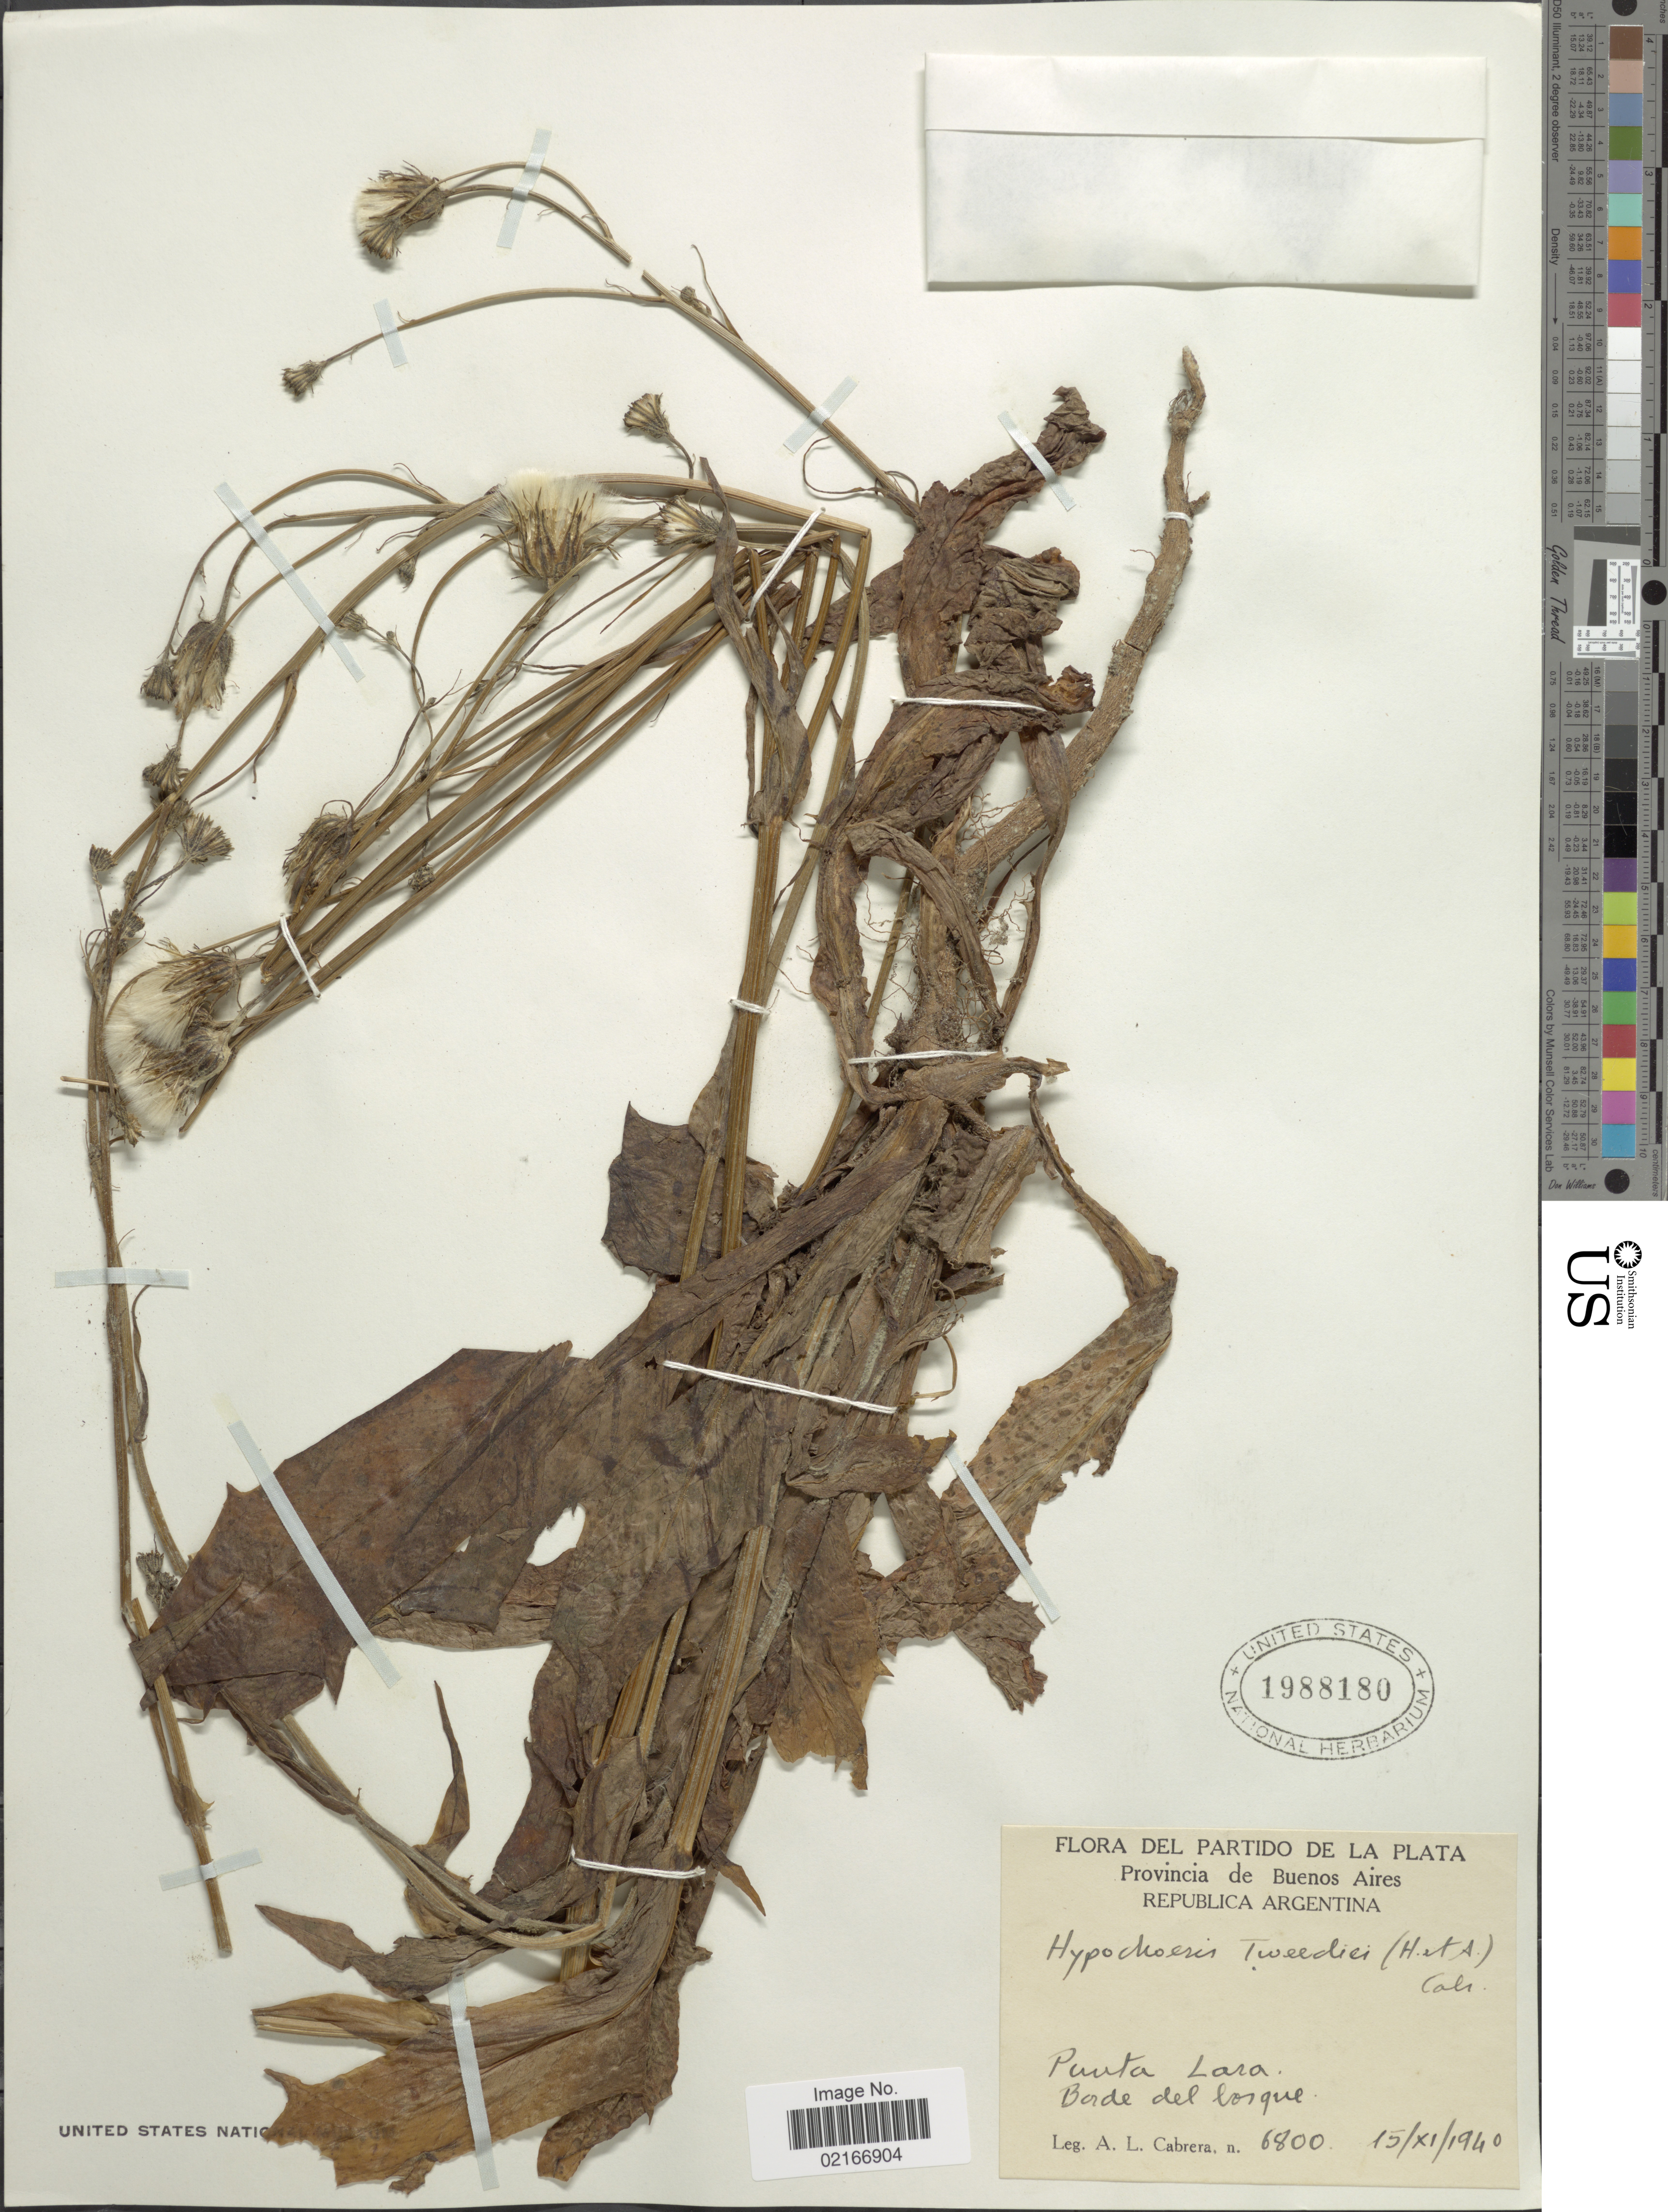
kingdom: Plantae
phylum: Tracheophyta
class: Magnoliopsida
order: Asterales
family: Asteraceae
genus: Hypochaeris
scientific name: Hypochaeris chillensis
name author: (Kunth) Britton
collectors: A. L. Cabrera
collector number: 6800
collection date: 1940-11-15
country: Argentina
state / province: Buenos Aires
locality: Punta Lara. Borde del bosque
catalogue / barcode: US 1988180